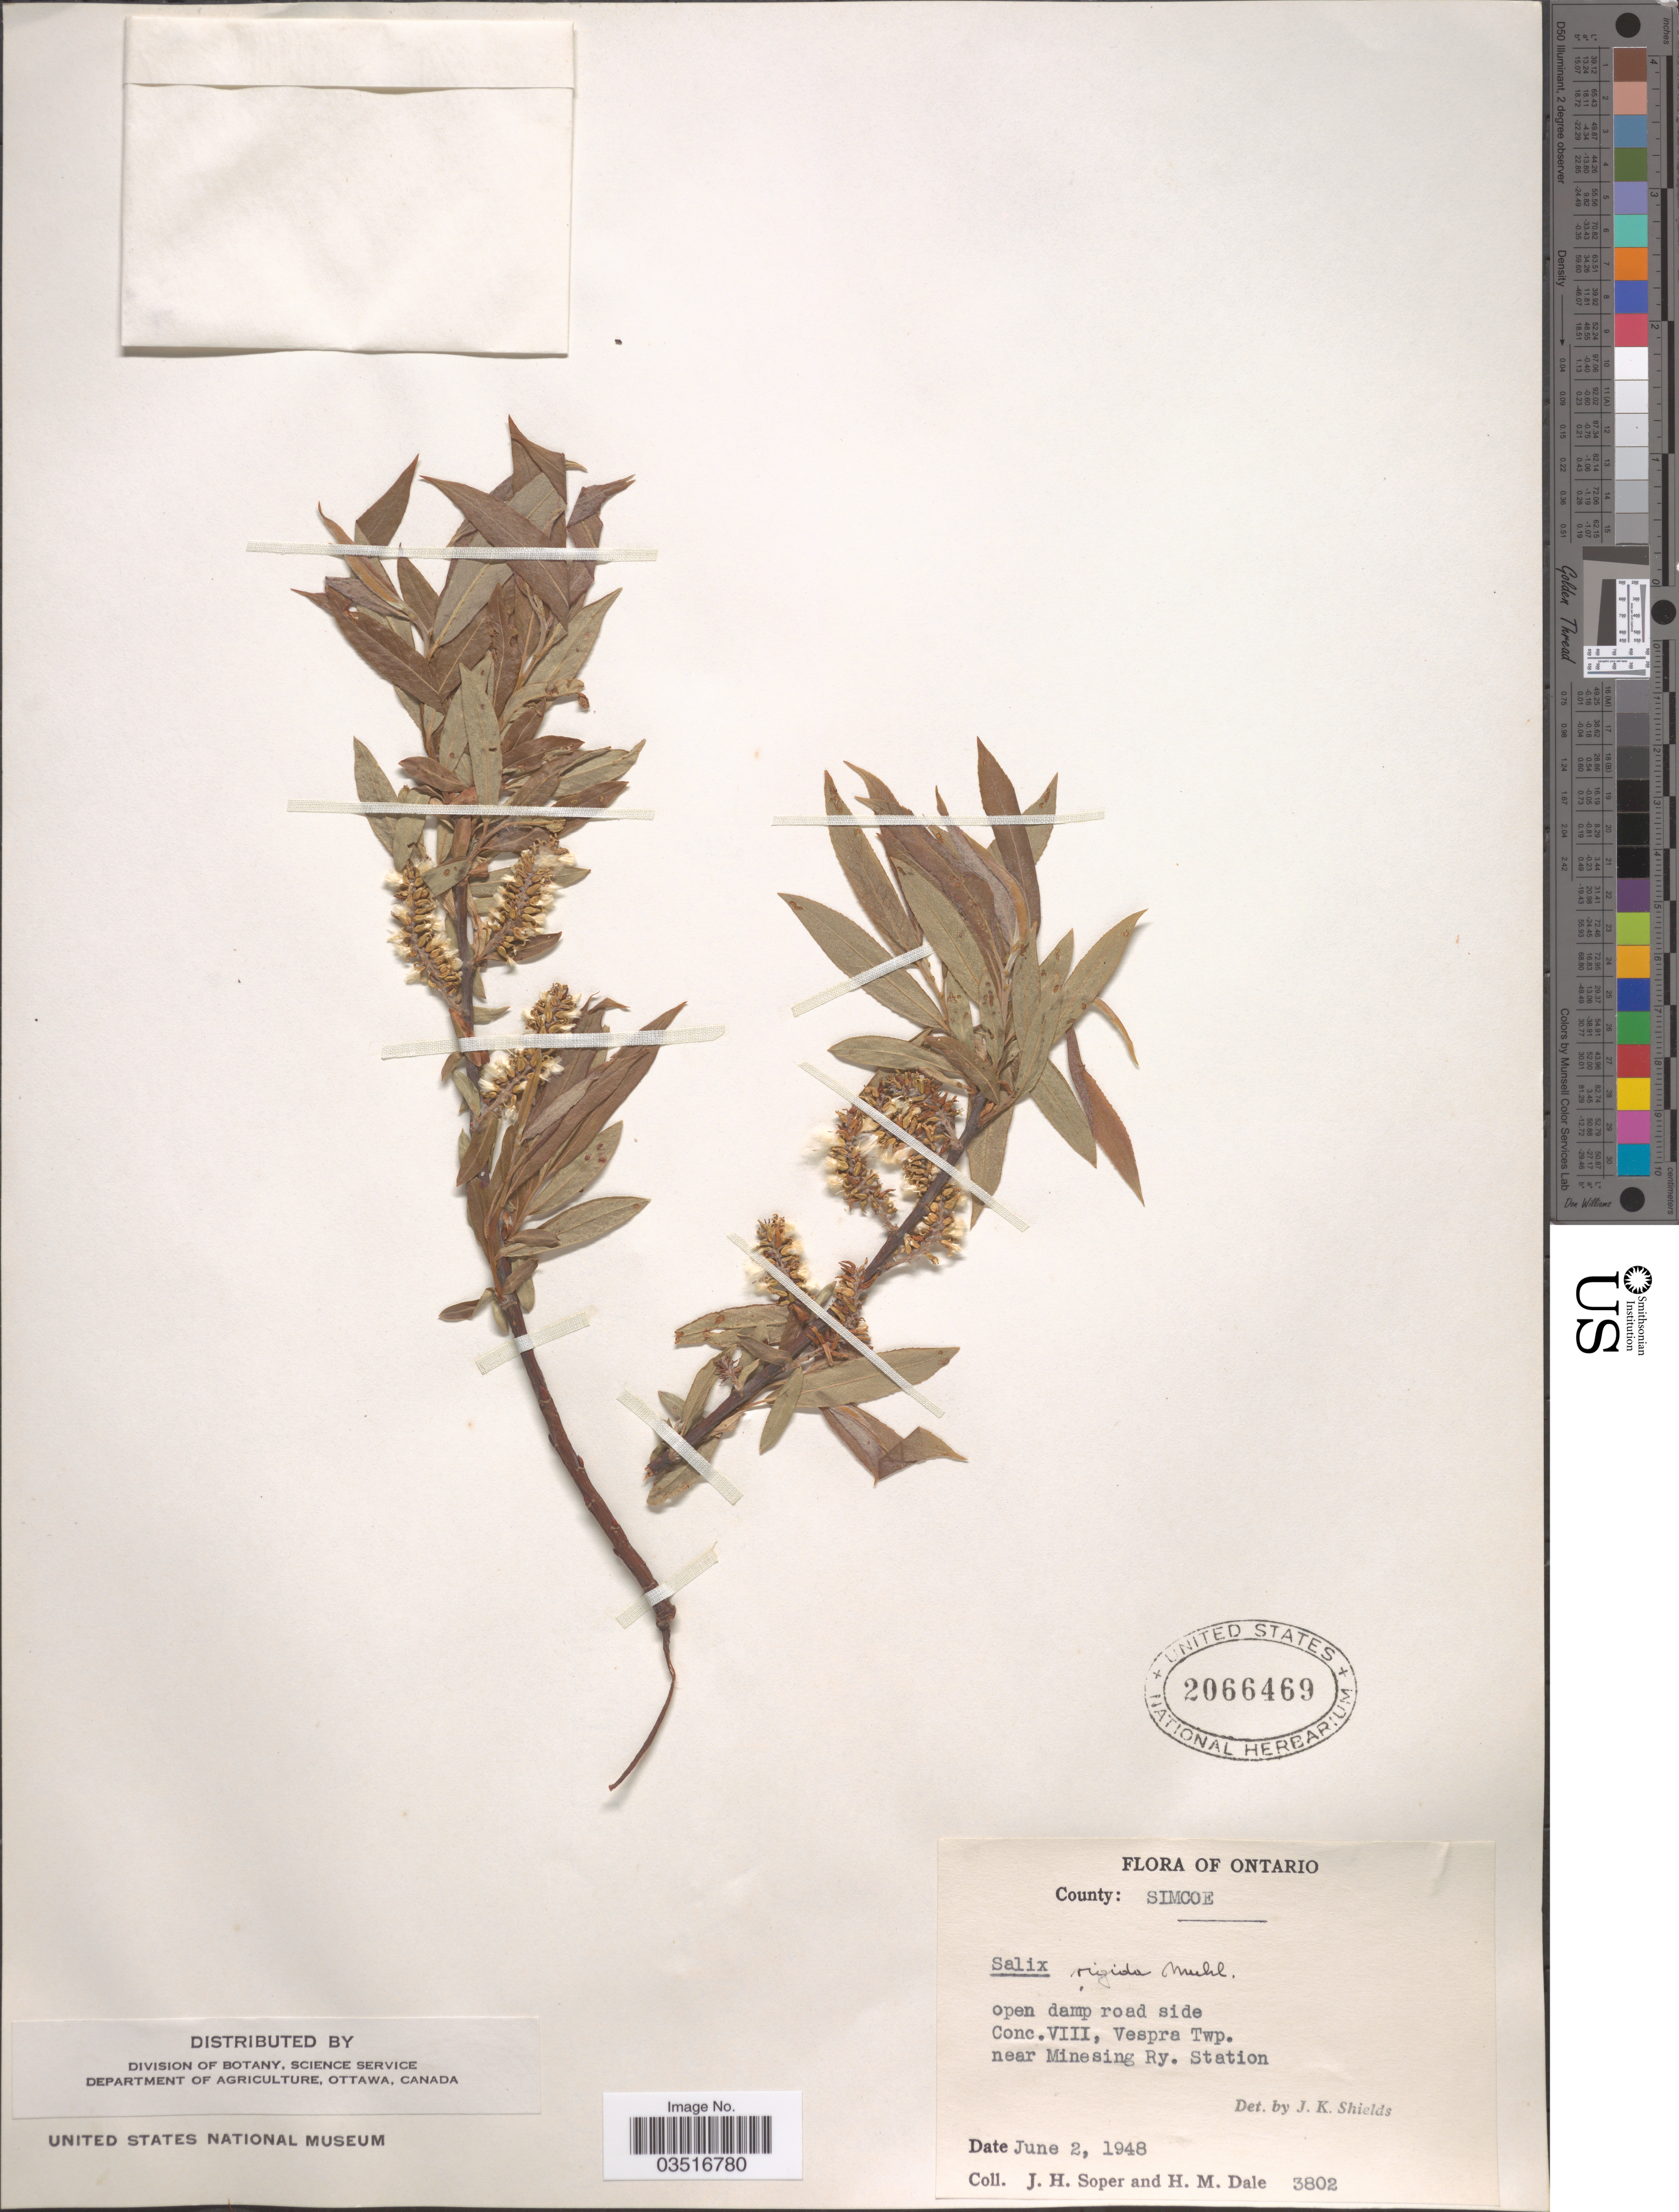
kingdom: Plantae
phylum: Tracheophyta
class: Magnoliopsida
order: Malpighiales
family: Salicaceae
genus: Salix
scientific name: Salix rigida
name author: Muhl.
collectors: H. M. Dale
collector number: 3802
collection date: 1948-06-02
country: Canada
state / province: Ontario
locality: County: Simcoe. Open damp road side Conc. VIII, Vespra Twp. near Minesing Ry. Station.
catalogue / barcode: US 2066469